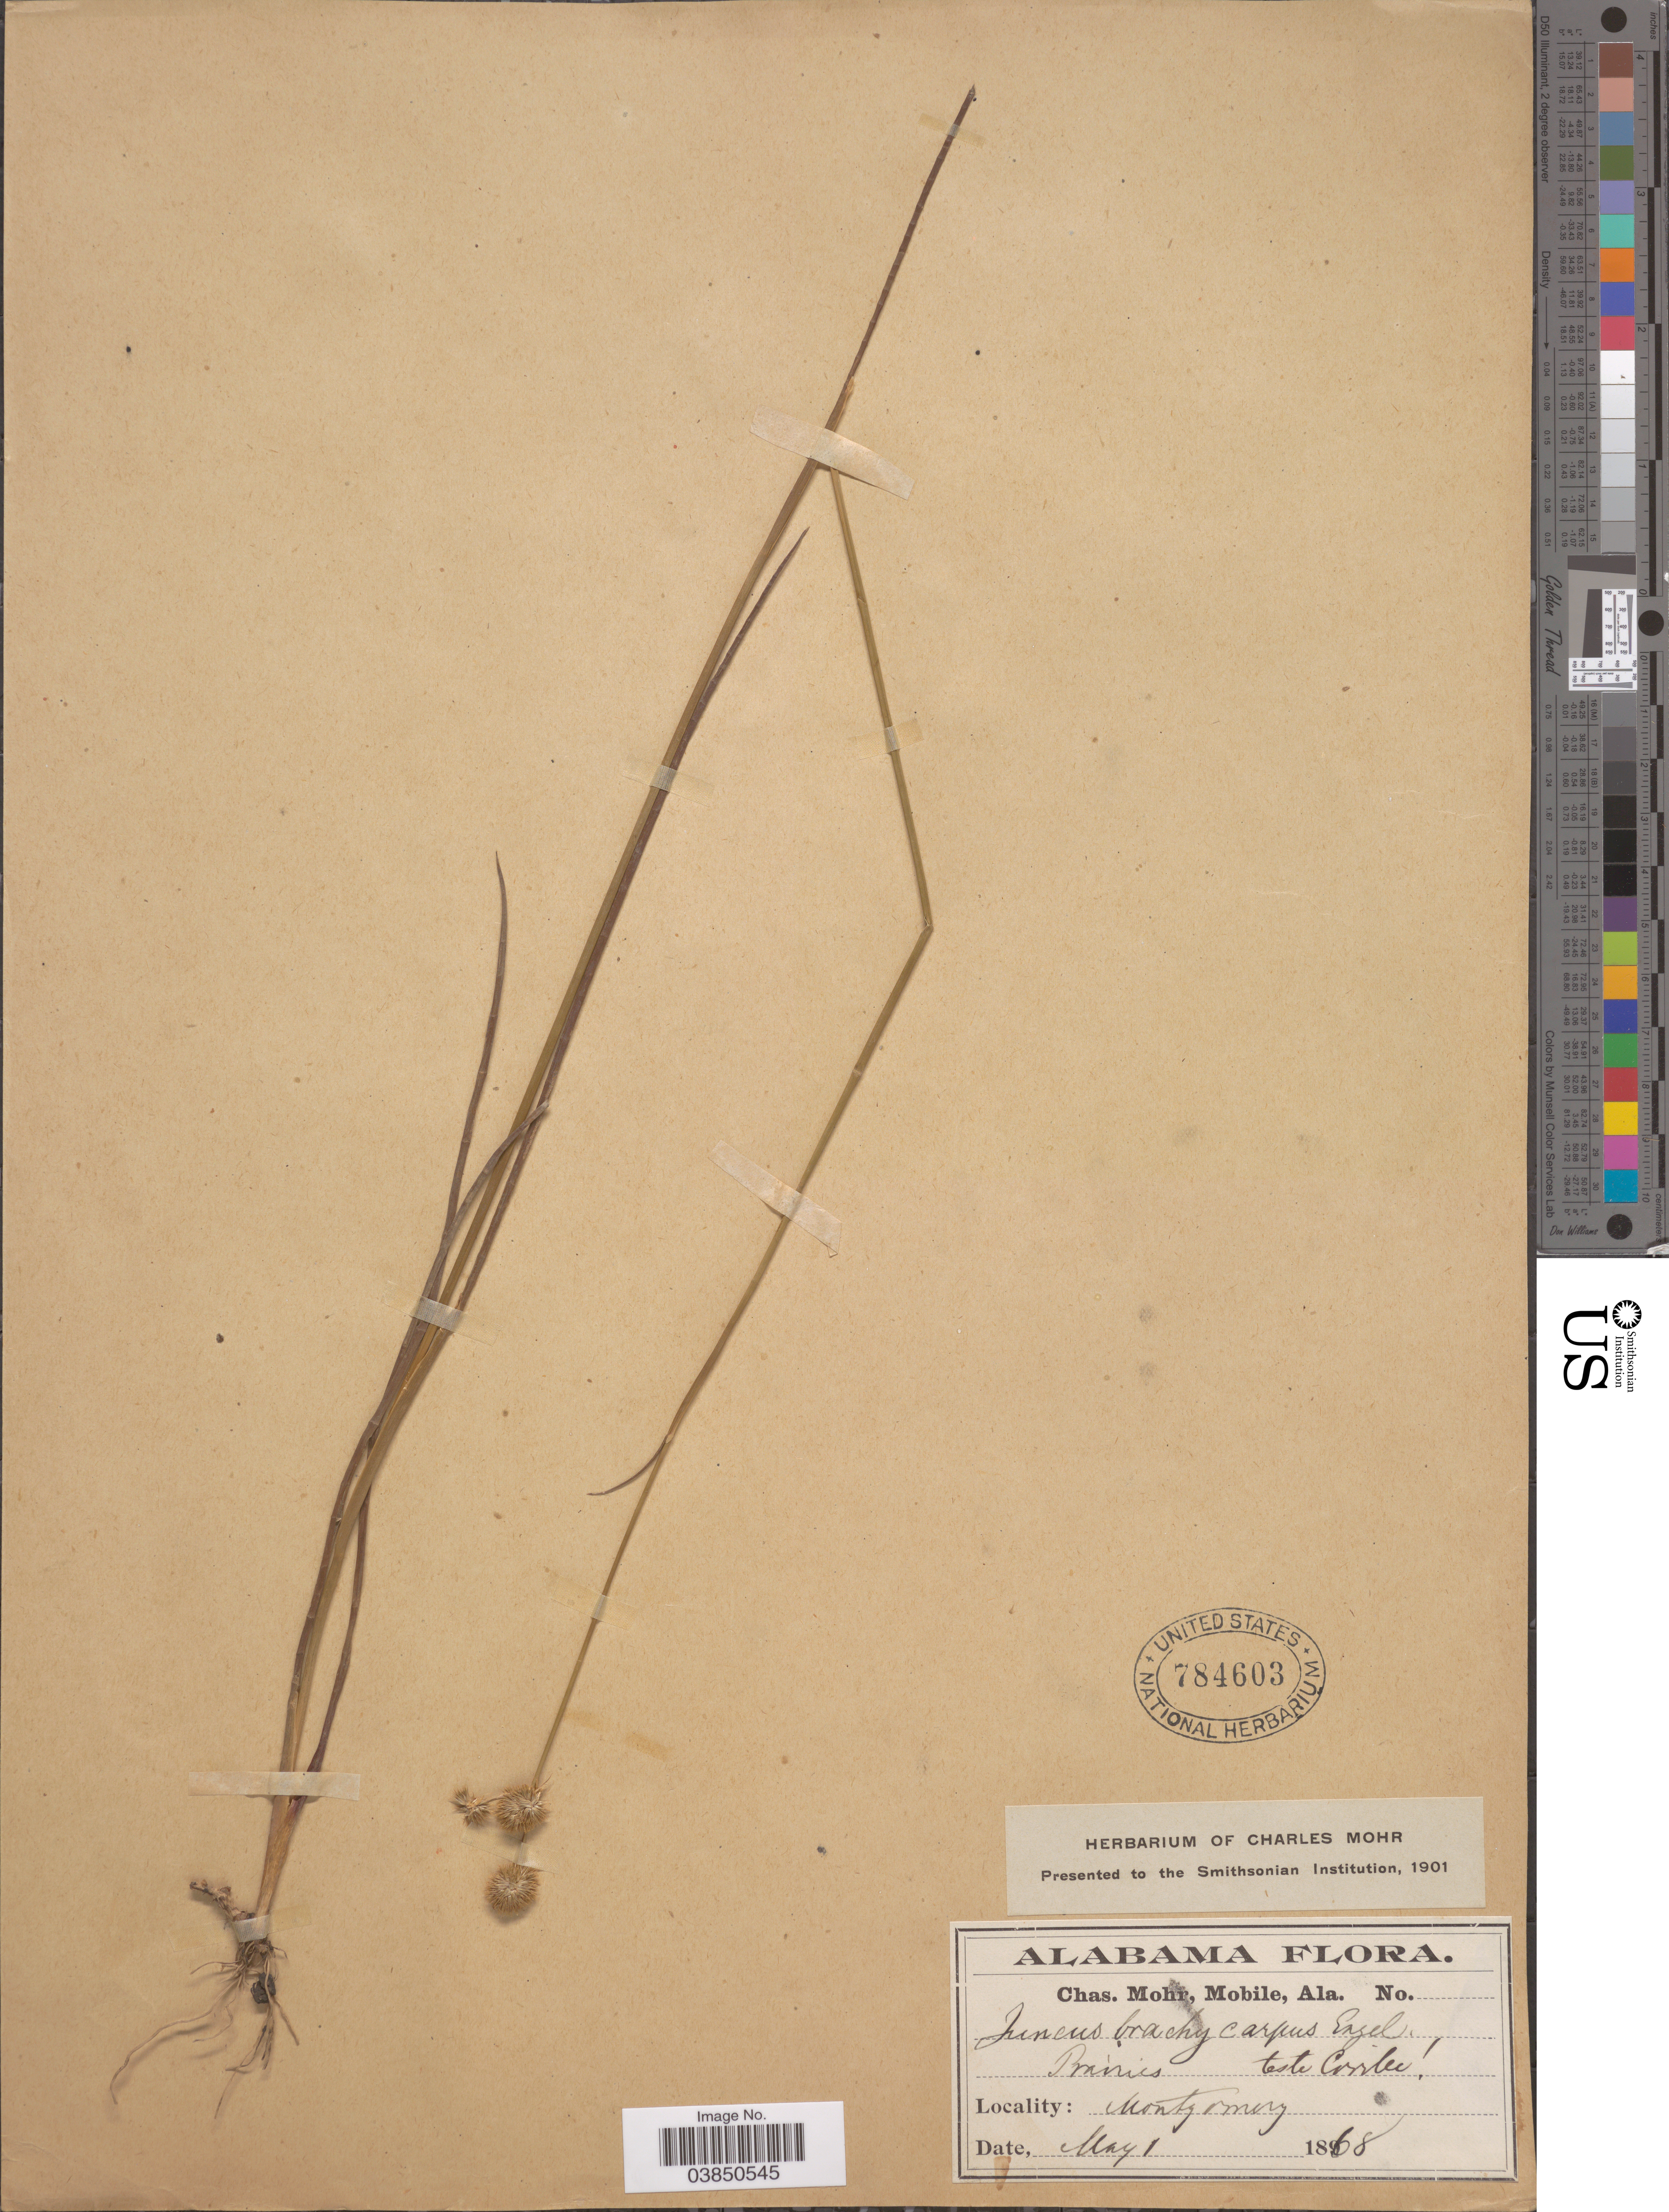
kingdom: Plantae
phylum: Tracheophyta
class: Liliopsida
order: Poales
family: Juncaceae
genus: Juncus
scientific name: Juncus brachycarpus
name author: Engelm.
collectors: ex herb. Charles Mohr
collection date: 1868-05-01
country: United States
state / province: Alabama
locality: Montgomery.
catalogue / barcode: US 784603